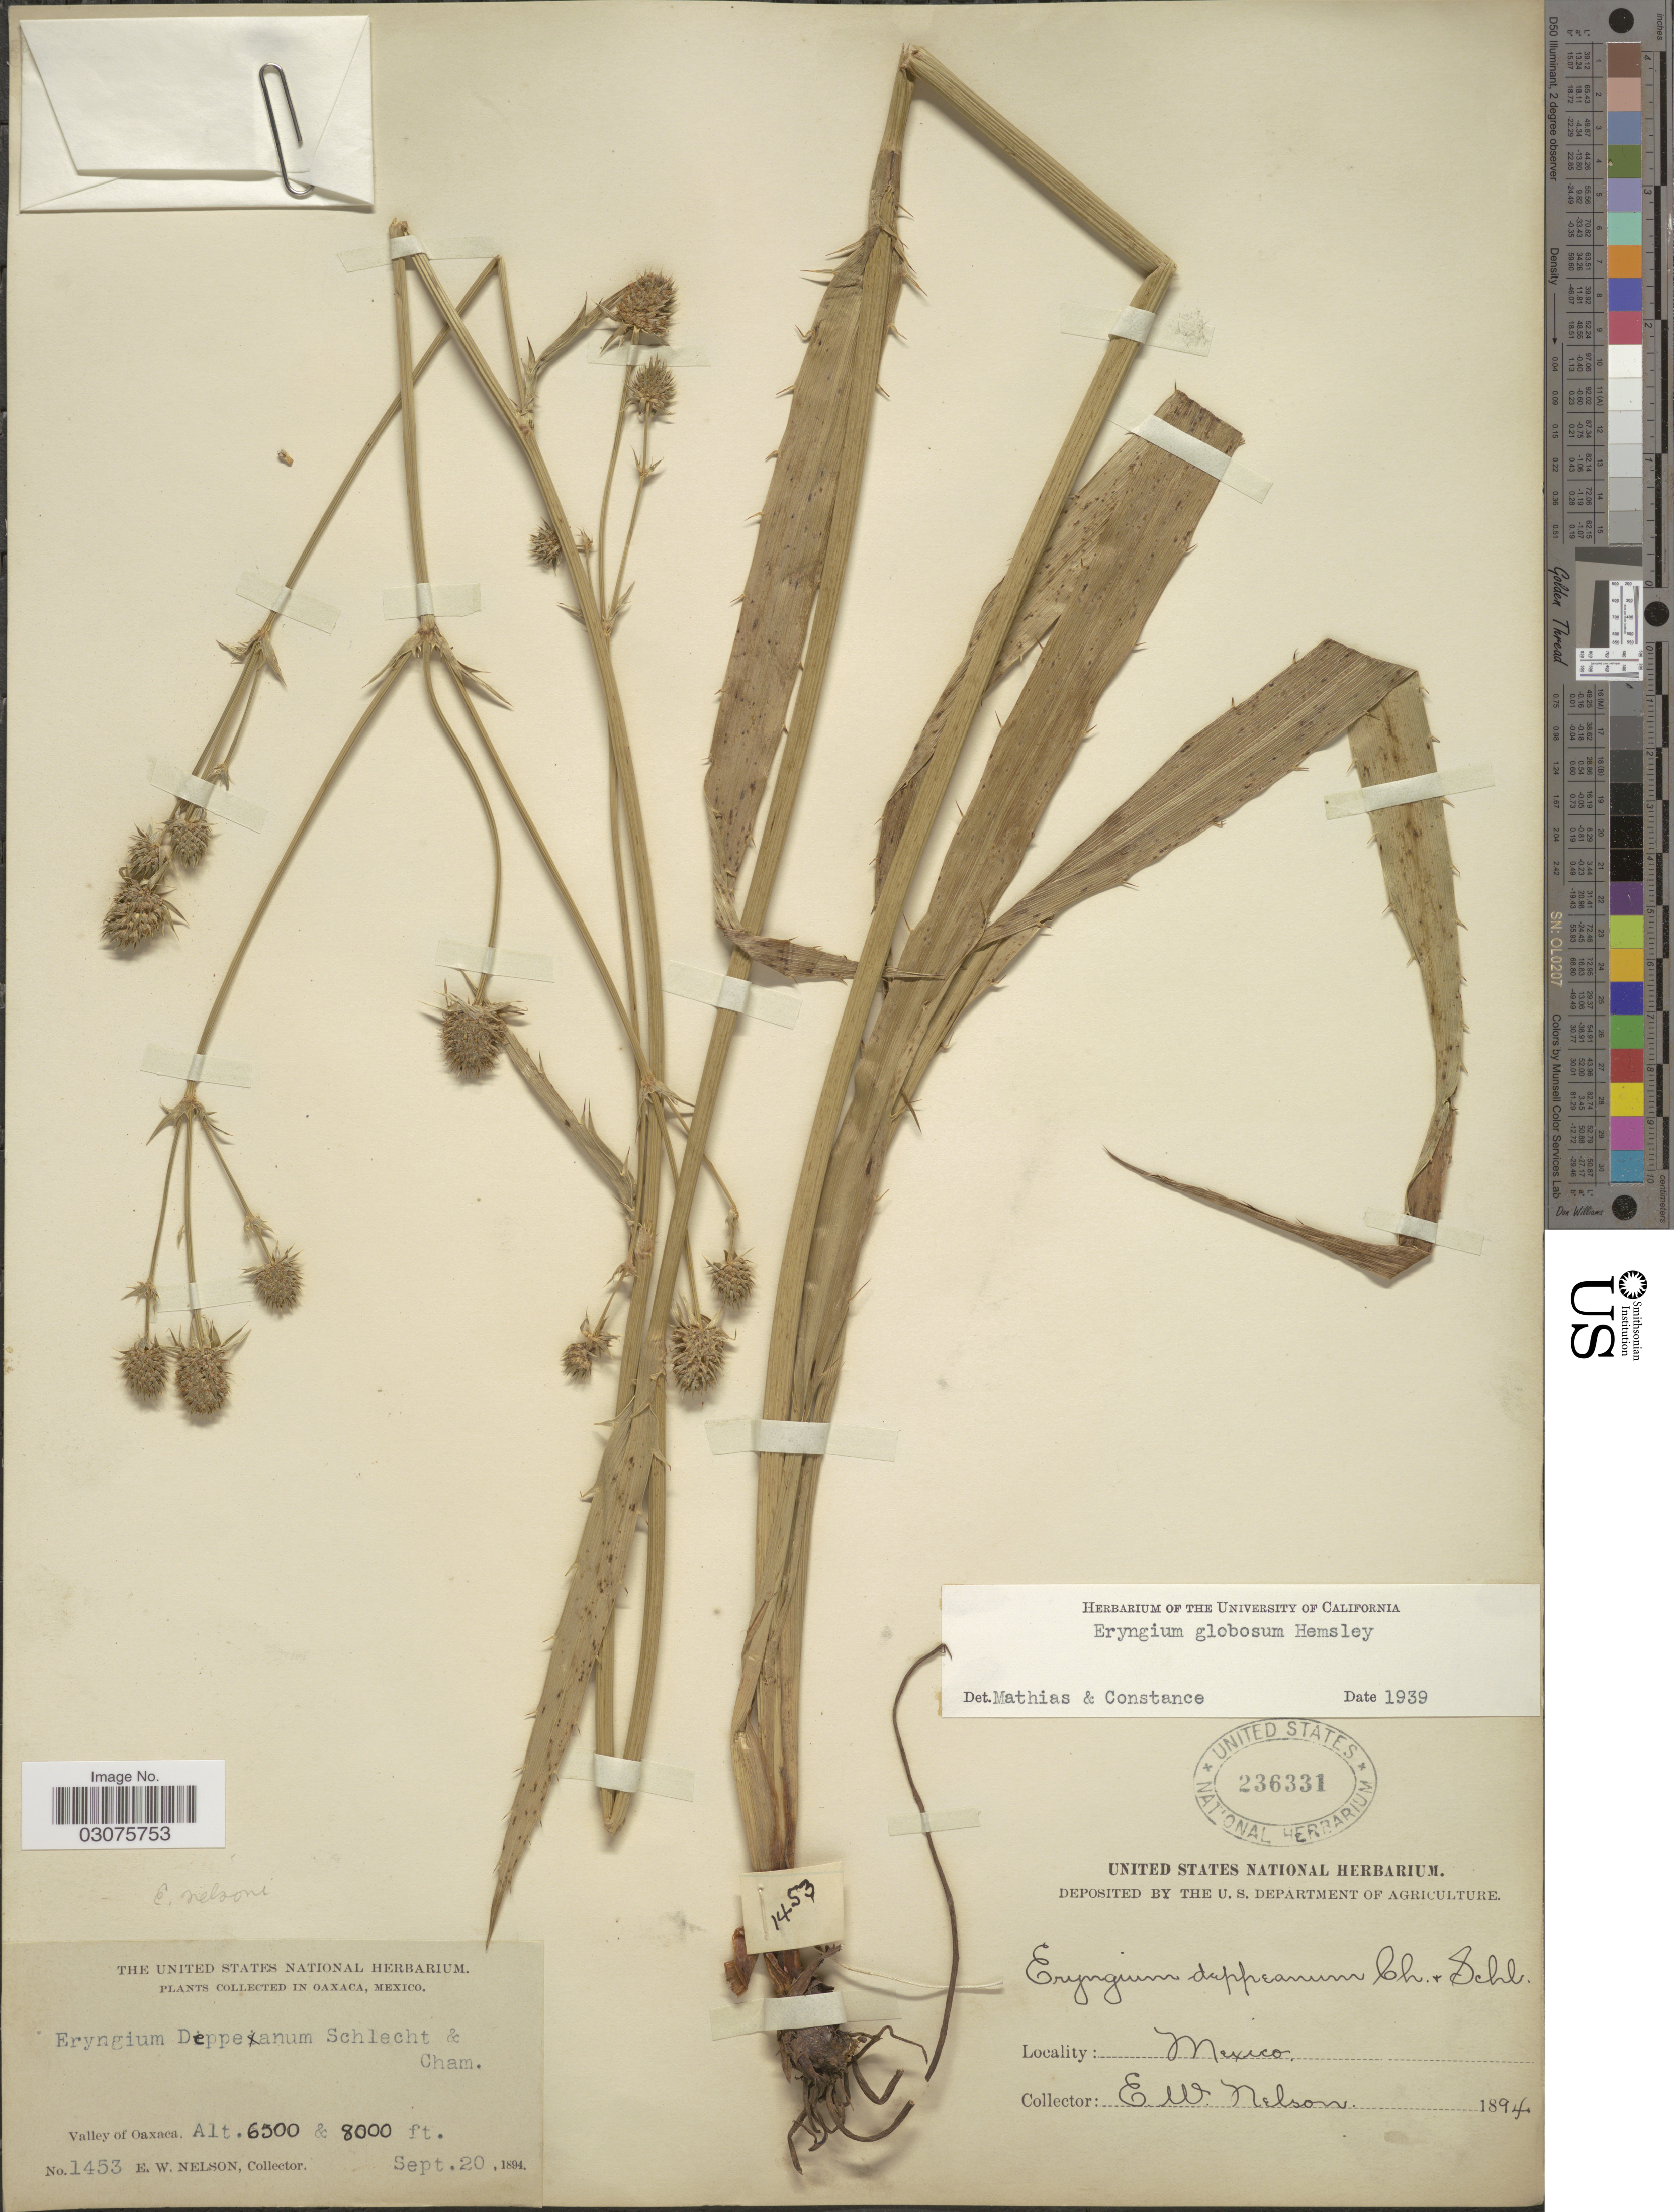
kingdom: Plantae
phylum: Tracheophyta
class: Magnoliopsida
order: Apiales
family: Apiaceae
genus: Eryngium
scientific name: Eryngium globosum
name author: Hemsl.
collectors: E. W. Nelson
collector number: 1453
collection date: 1894-09-20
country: Mexico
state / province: Oaxaca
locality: Valley of Oaxaca.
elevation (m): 1981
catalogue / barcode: US 236331